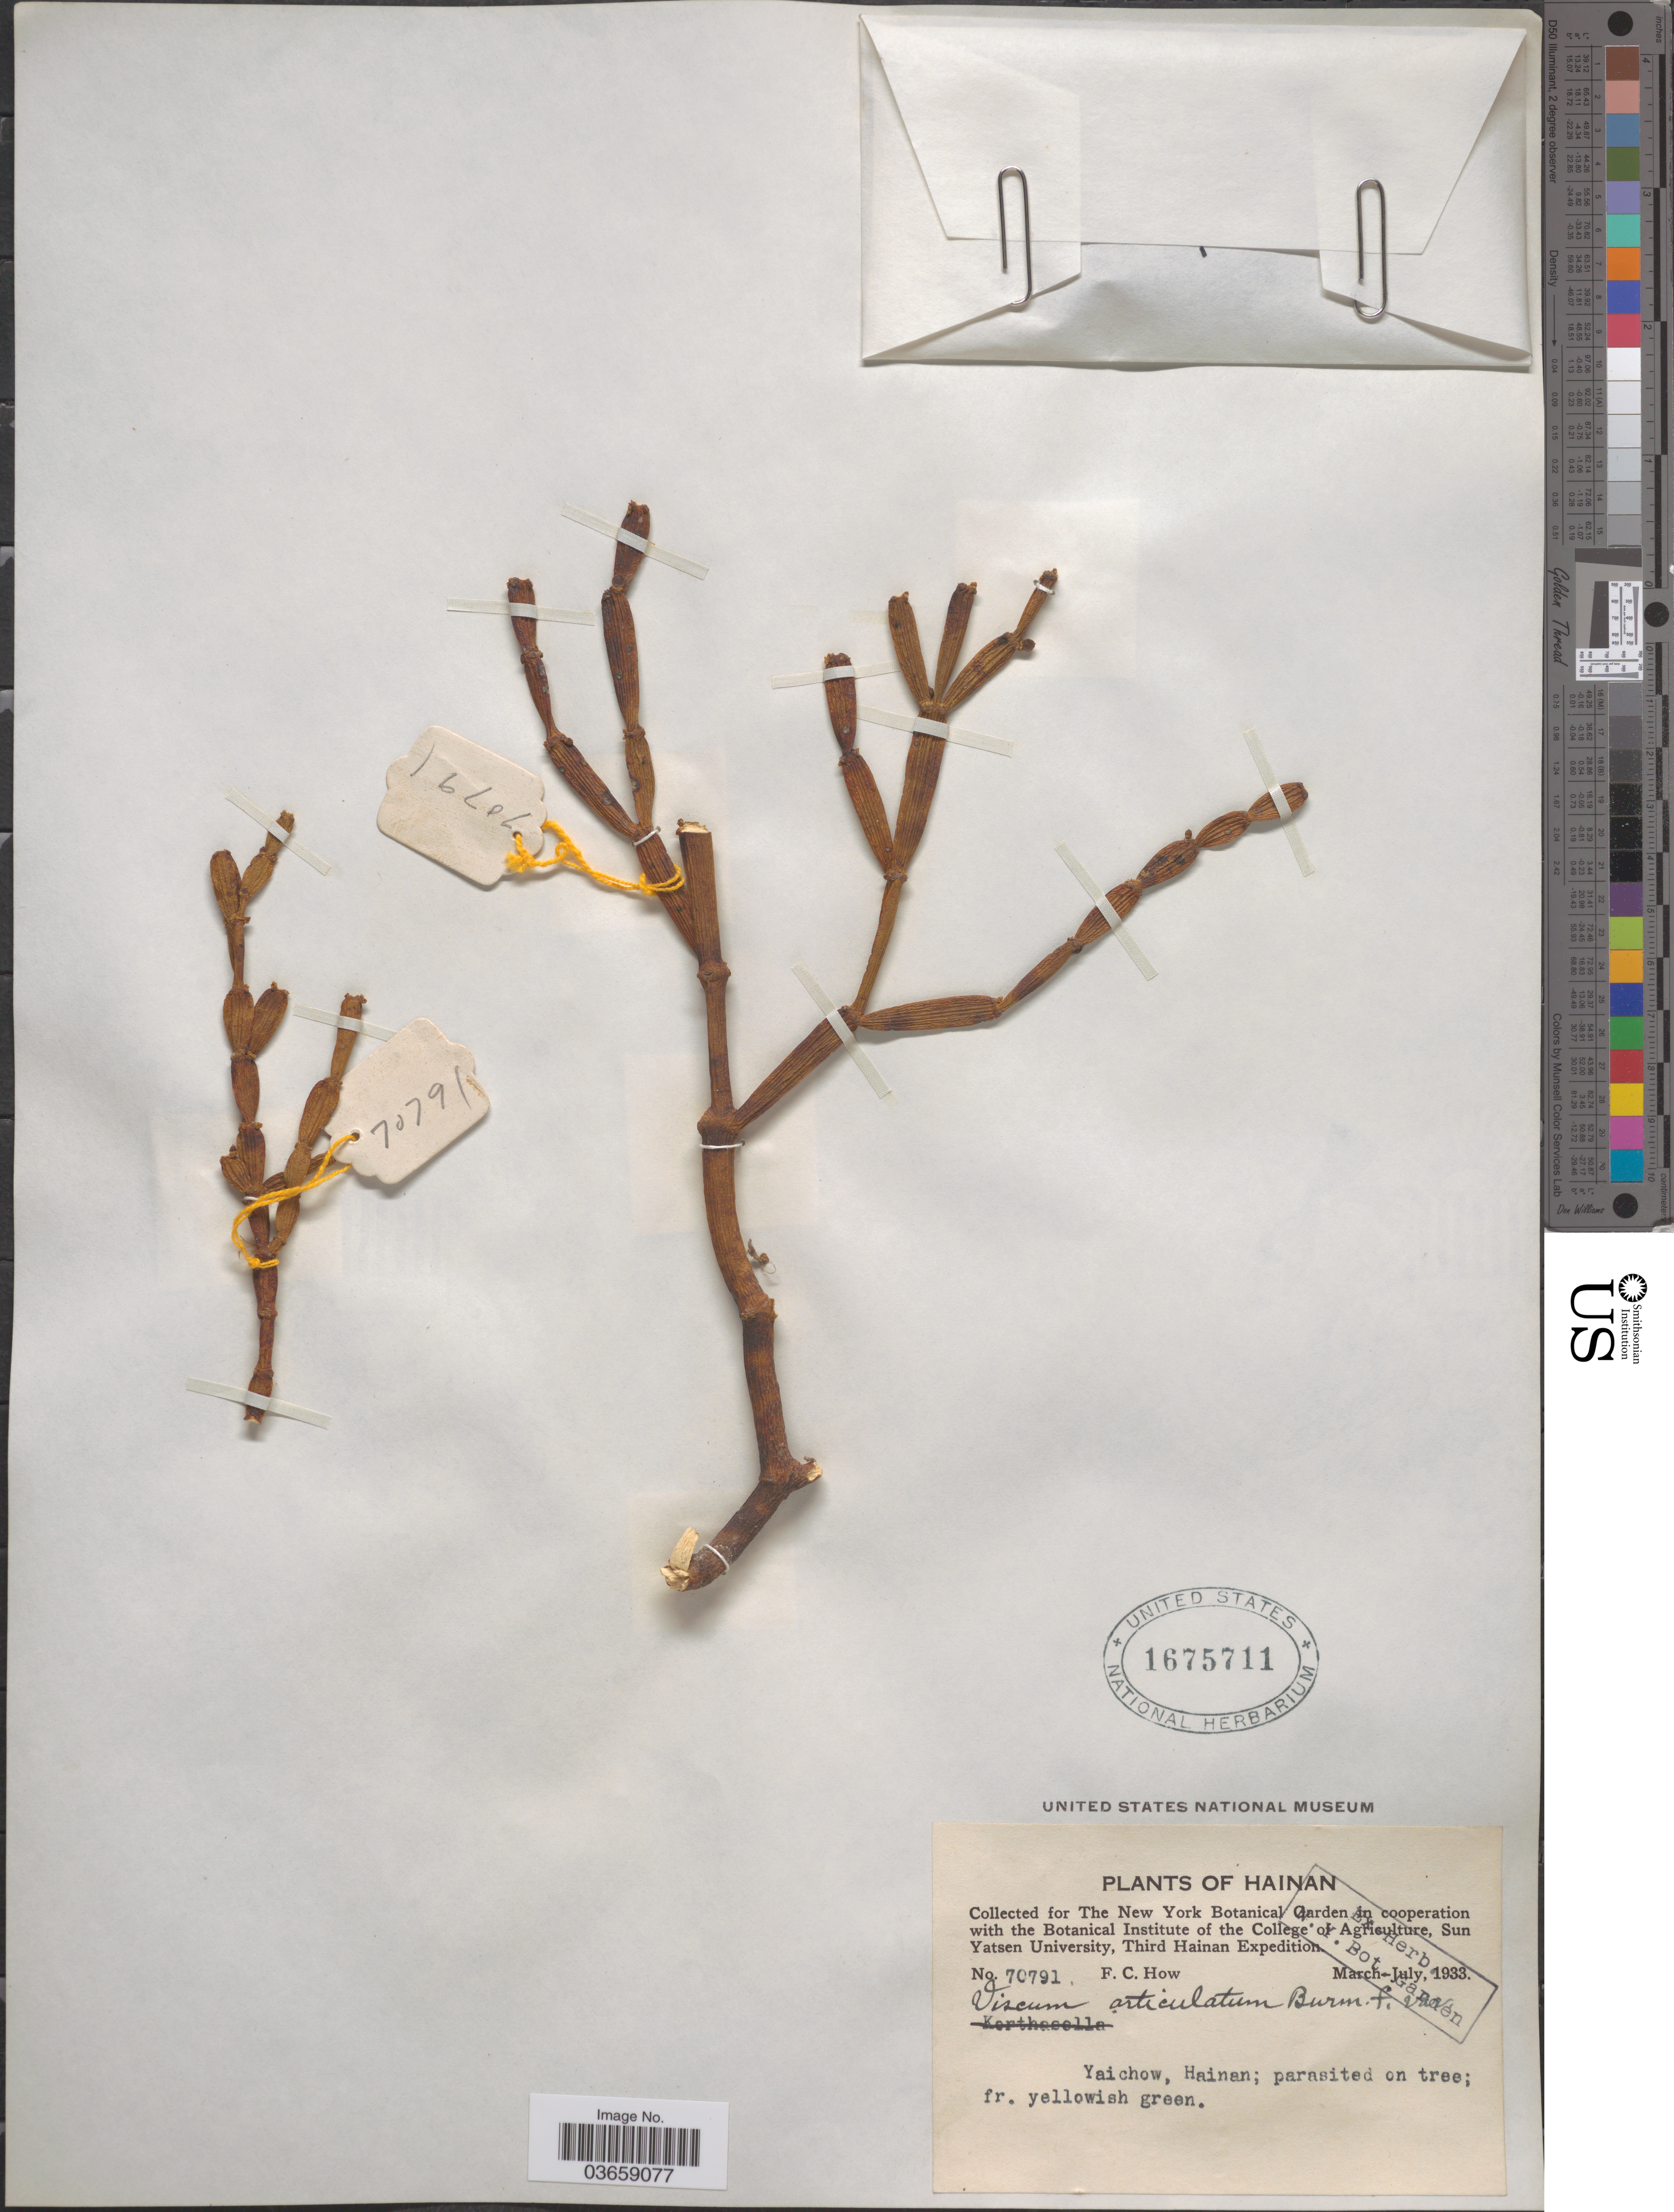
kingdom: Plantae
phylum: Tracheophyta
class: Magnoliopsida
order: Santalales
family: Viscaceae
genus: Viscum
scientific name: Viscum articulatum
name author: Burm. f.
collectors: F. C. How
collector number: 70791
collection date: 1933-03/1933-07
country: China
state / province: Hainan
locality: Yaichow.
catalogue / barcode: US 1675711